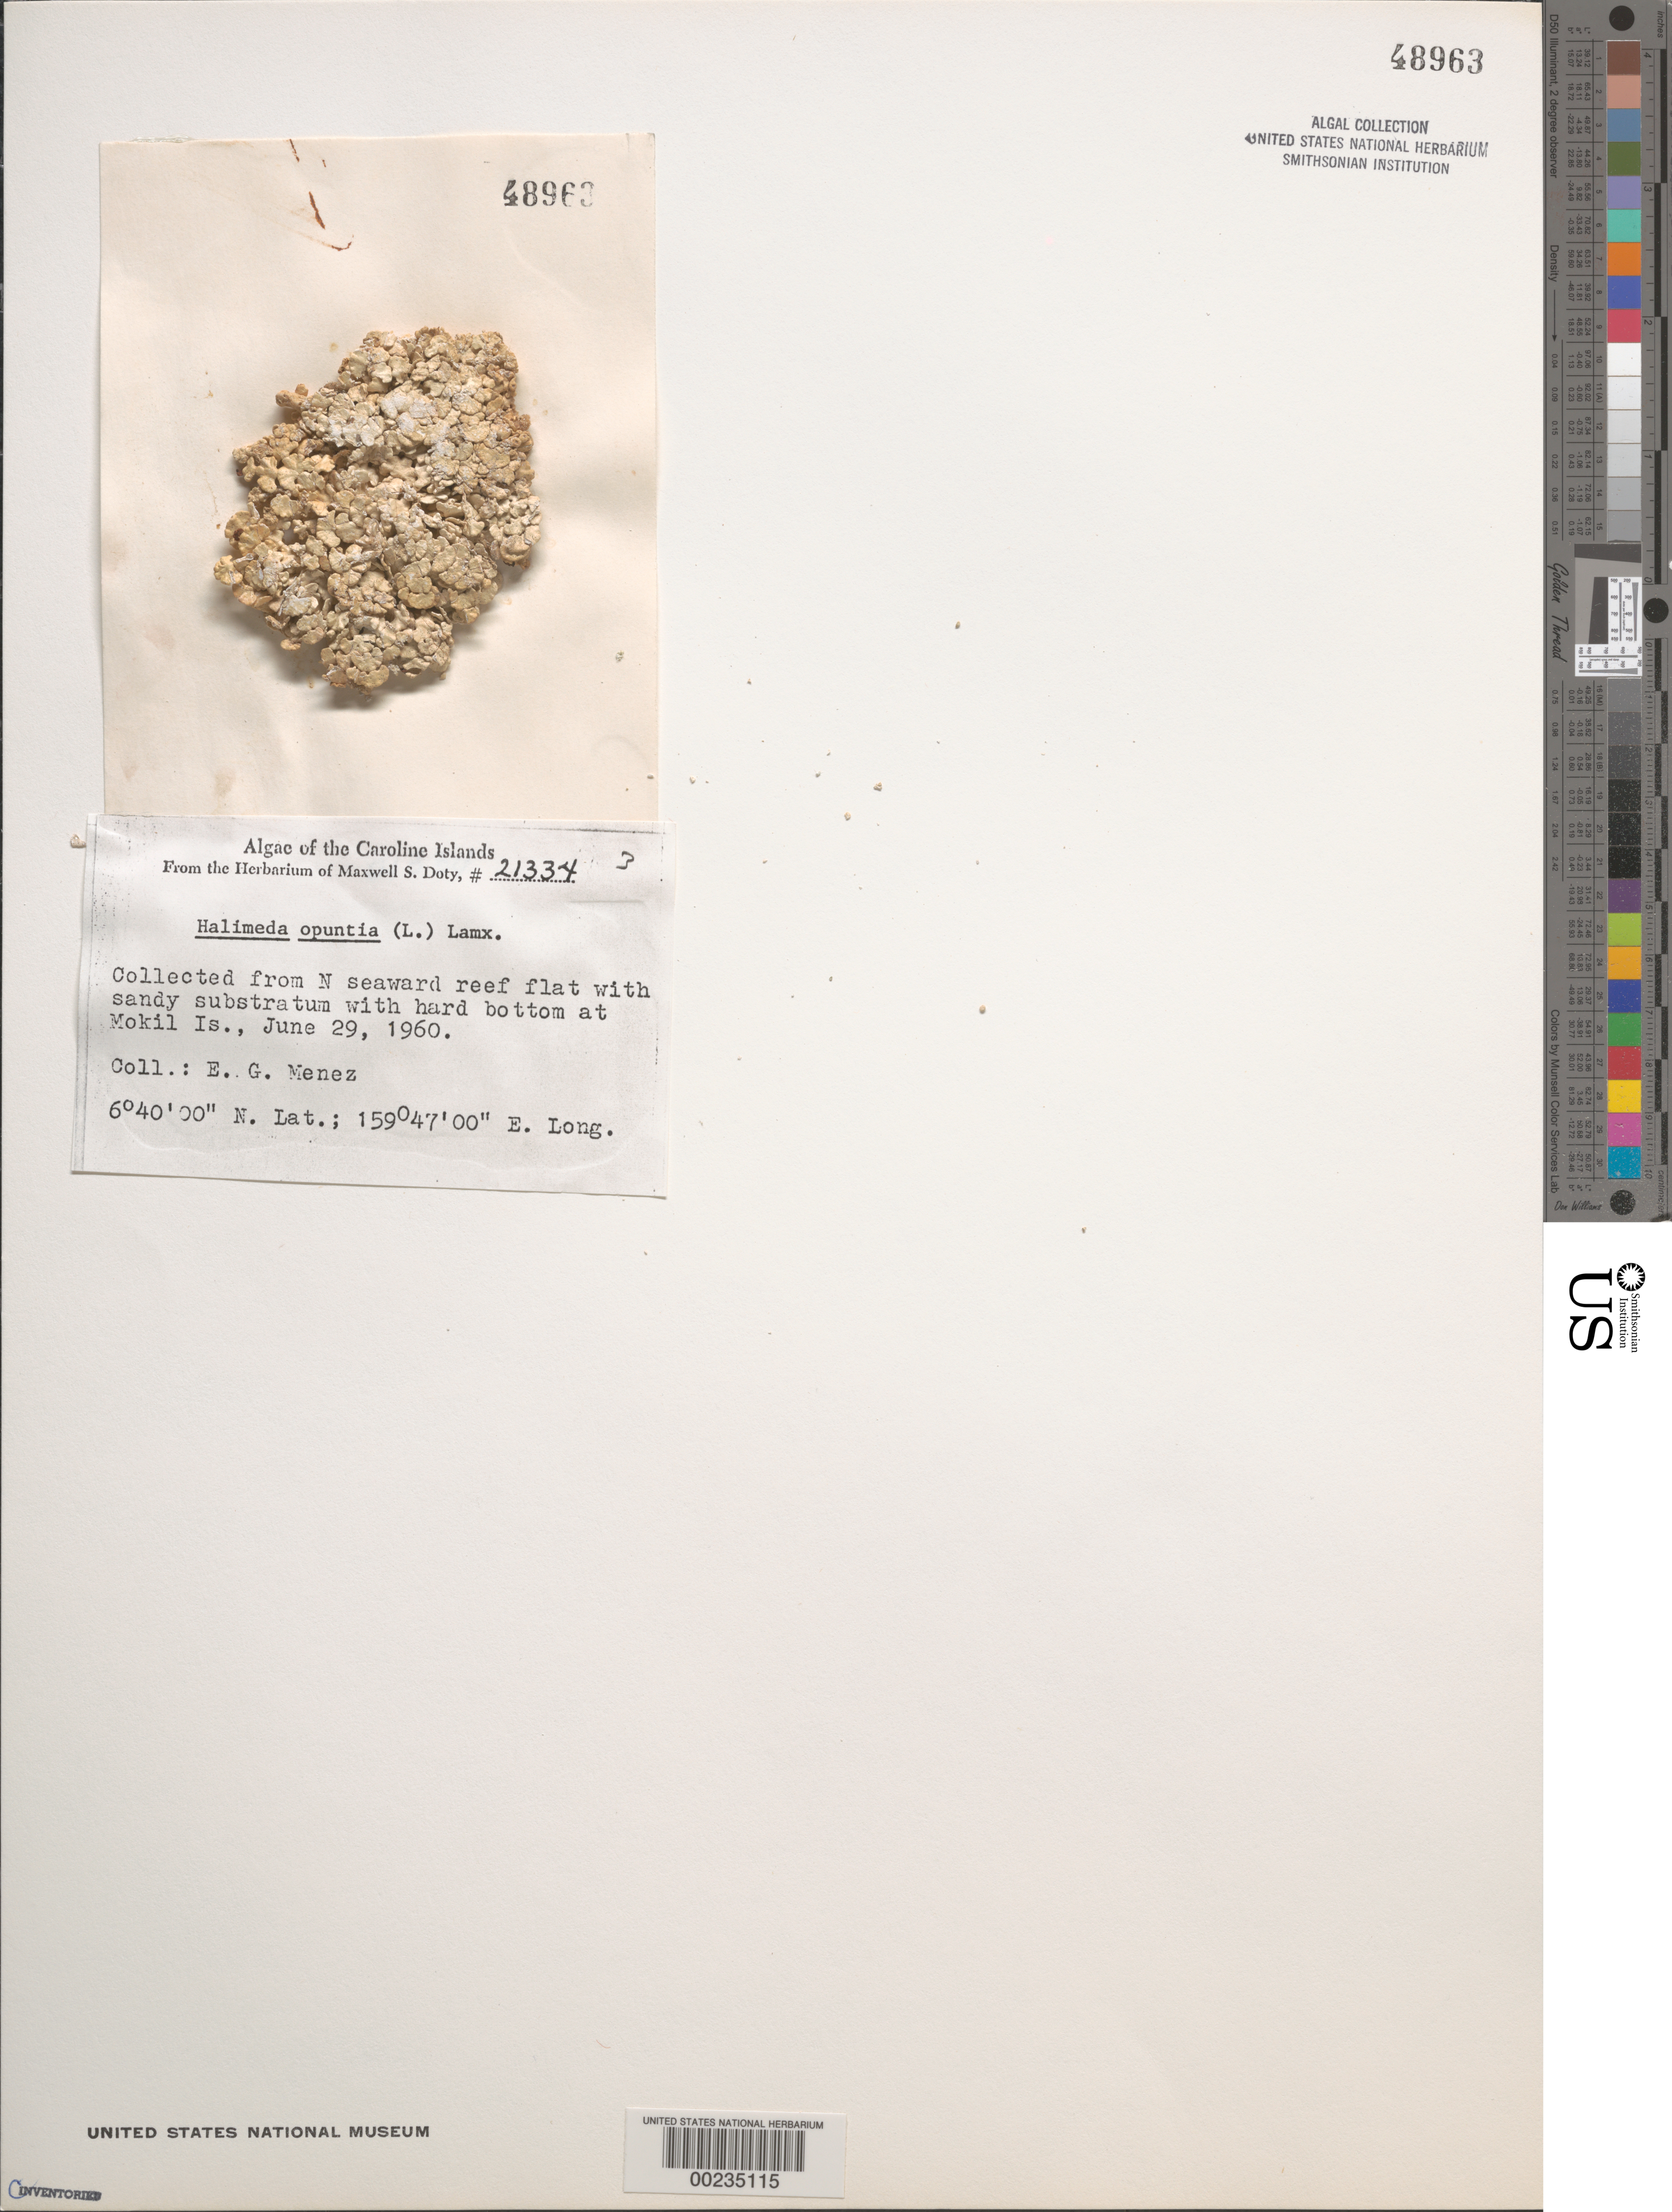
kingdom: Plantae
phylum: Chlorophyta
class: Ulvophyceae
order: Bryopsidales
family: Halimedaceae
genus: Halimeda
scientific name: Halimeda opuntia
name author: (L.) J.V.Lamouroux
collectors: Meñez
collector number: MSD 21334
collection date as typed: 29 Jun 1960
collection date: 1960-06-29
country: Micronesia, Federated States of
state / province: Pohnpei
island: Mwokil (Mokil) Atoll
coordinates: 6 40' 00" N, 159 47' 00" E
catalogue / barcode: US 48963